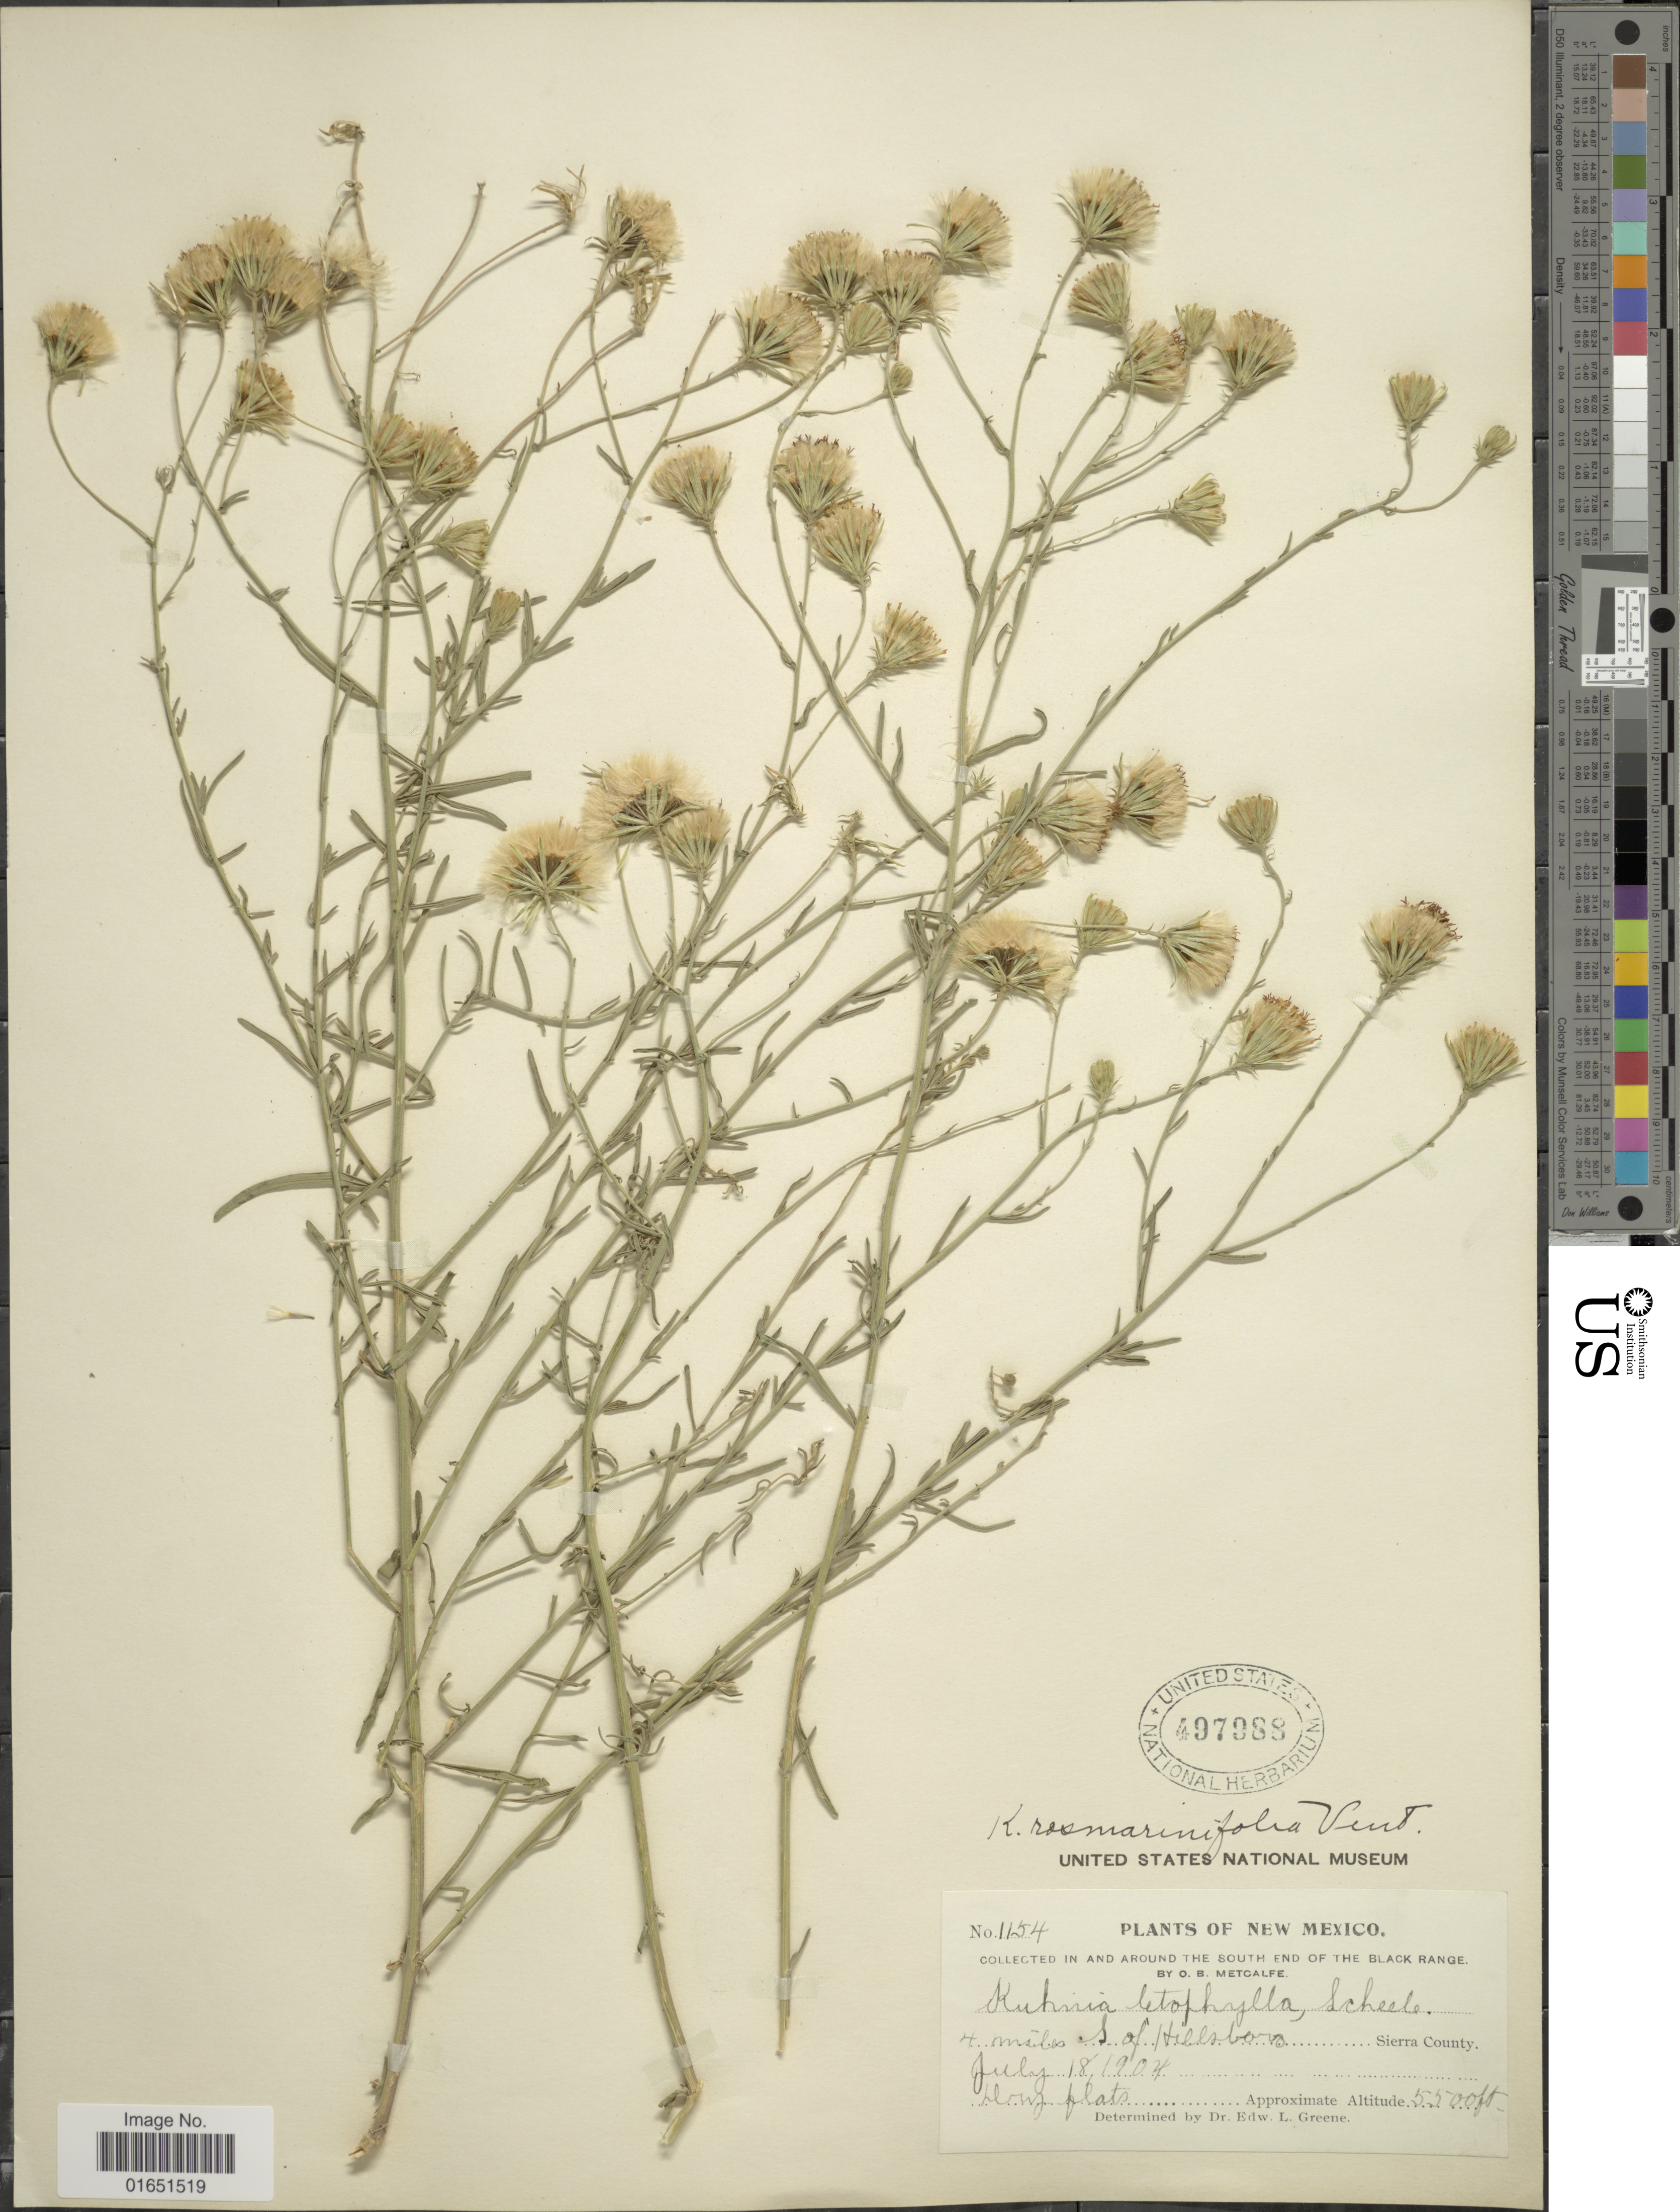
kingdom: Plantae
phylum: Tracheophyta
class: Magnoliopsida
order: Asterales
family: Asteraceae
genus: Brickellia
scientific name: Brickellia rosmarinifolia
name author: (Vent.) W.A. Weber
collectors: O. B. Metcalfe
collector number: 1154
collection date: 1904-07-18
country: United States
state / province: New Mexico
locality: In and around the South End of the Black Range, 4 miles S of hillsboro, Sierra County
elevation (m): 1676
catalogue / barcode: US 497988